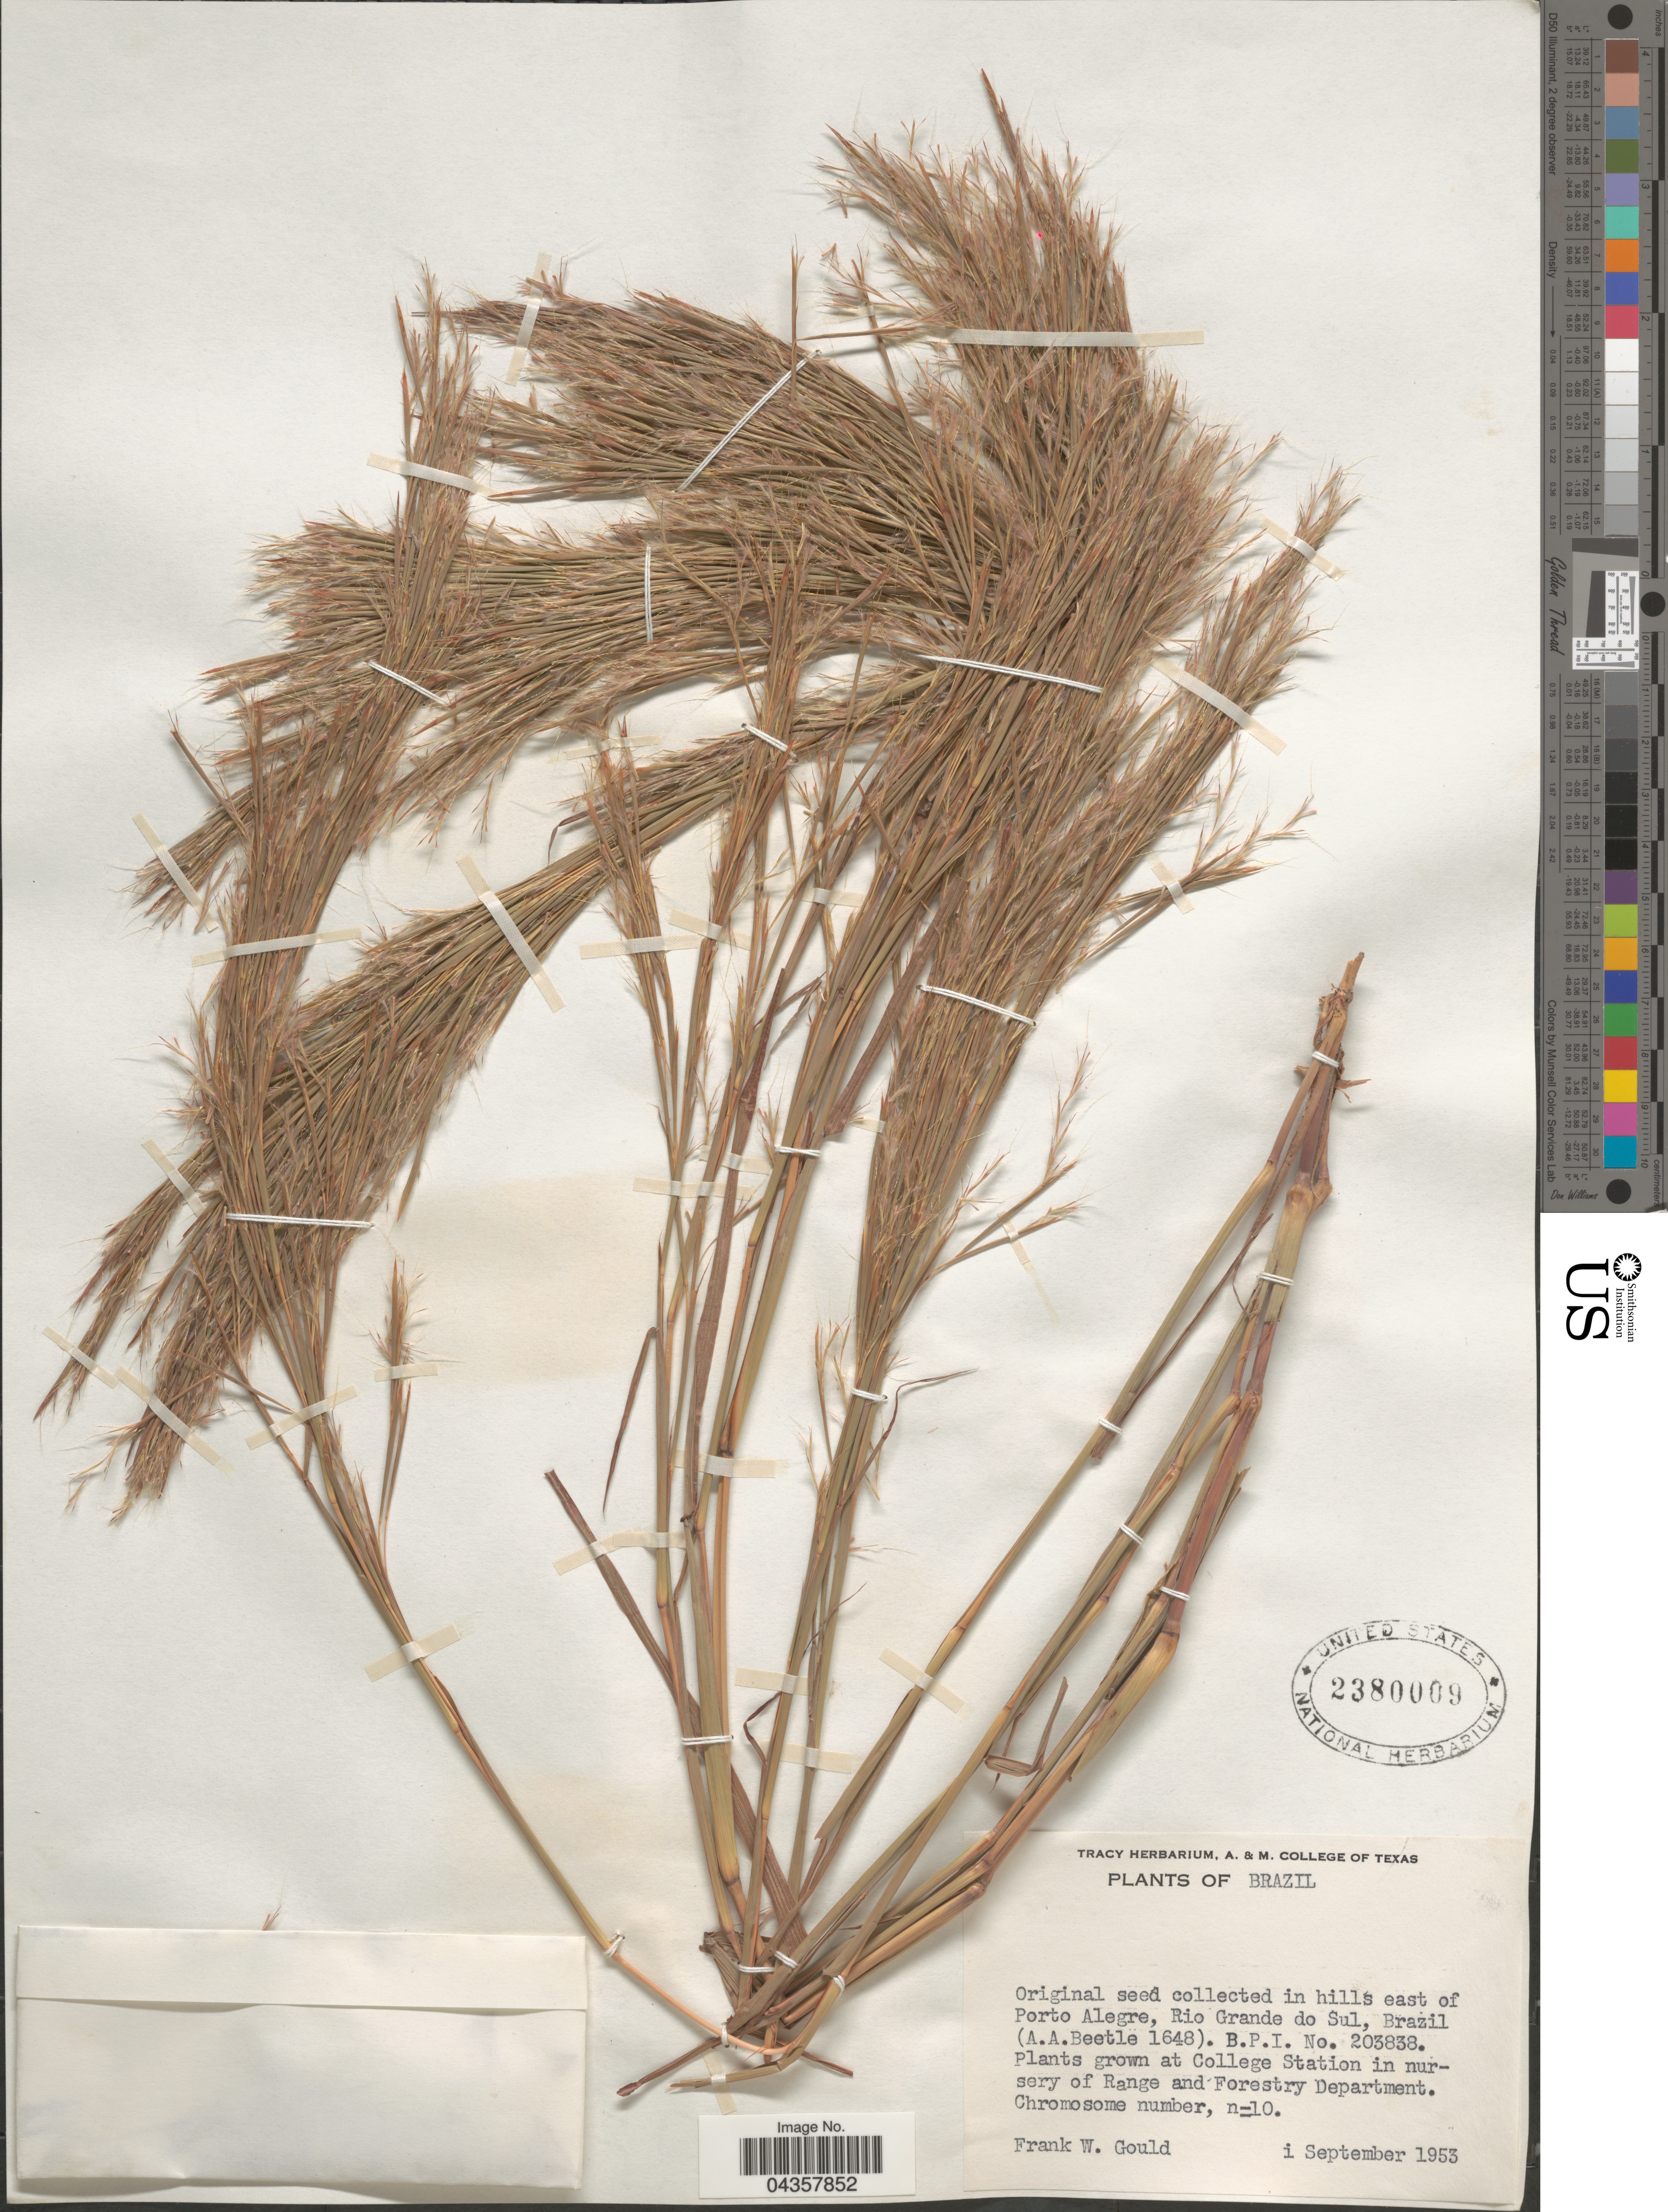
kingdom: Plantae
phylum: Tracheophyta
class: Liliopsida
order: Poales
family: Poaceae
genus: Schizachyrium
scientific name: Schizachyrium microstachyum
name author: (Desv. ex Ham.) Roseng. et al.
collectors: F. W. Gould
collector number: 203838?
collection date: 1953-09-01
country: United States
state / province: Texas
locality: Grown at College Station in nursery of Range and Forestry Department.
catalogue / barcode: US 2380009